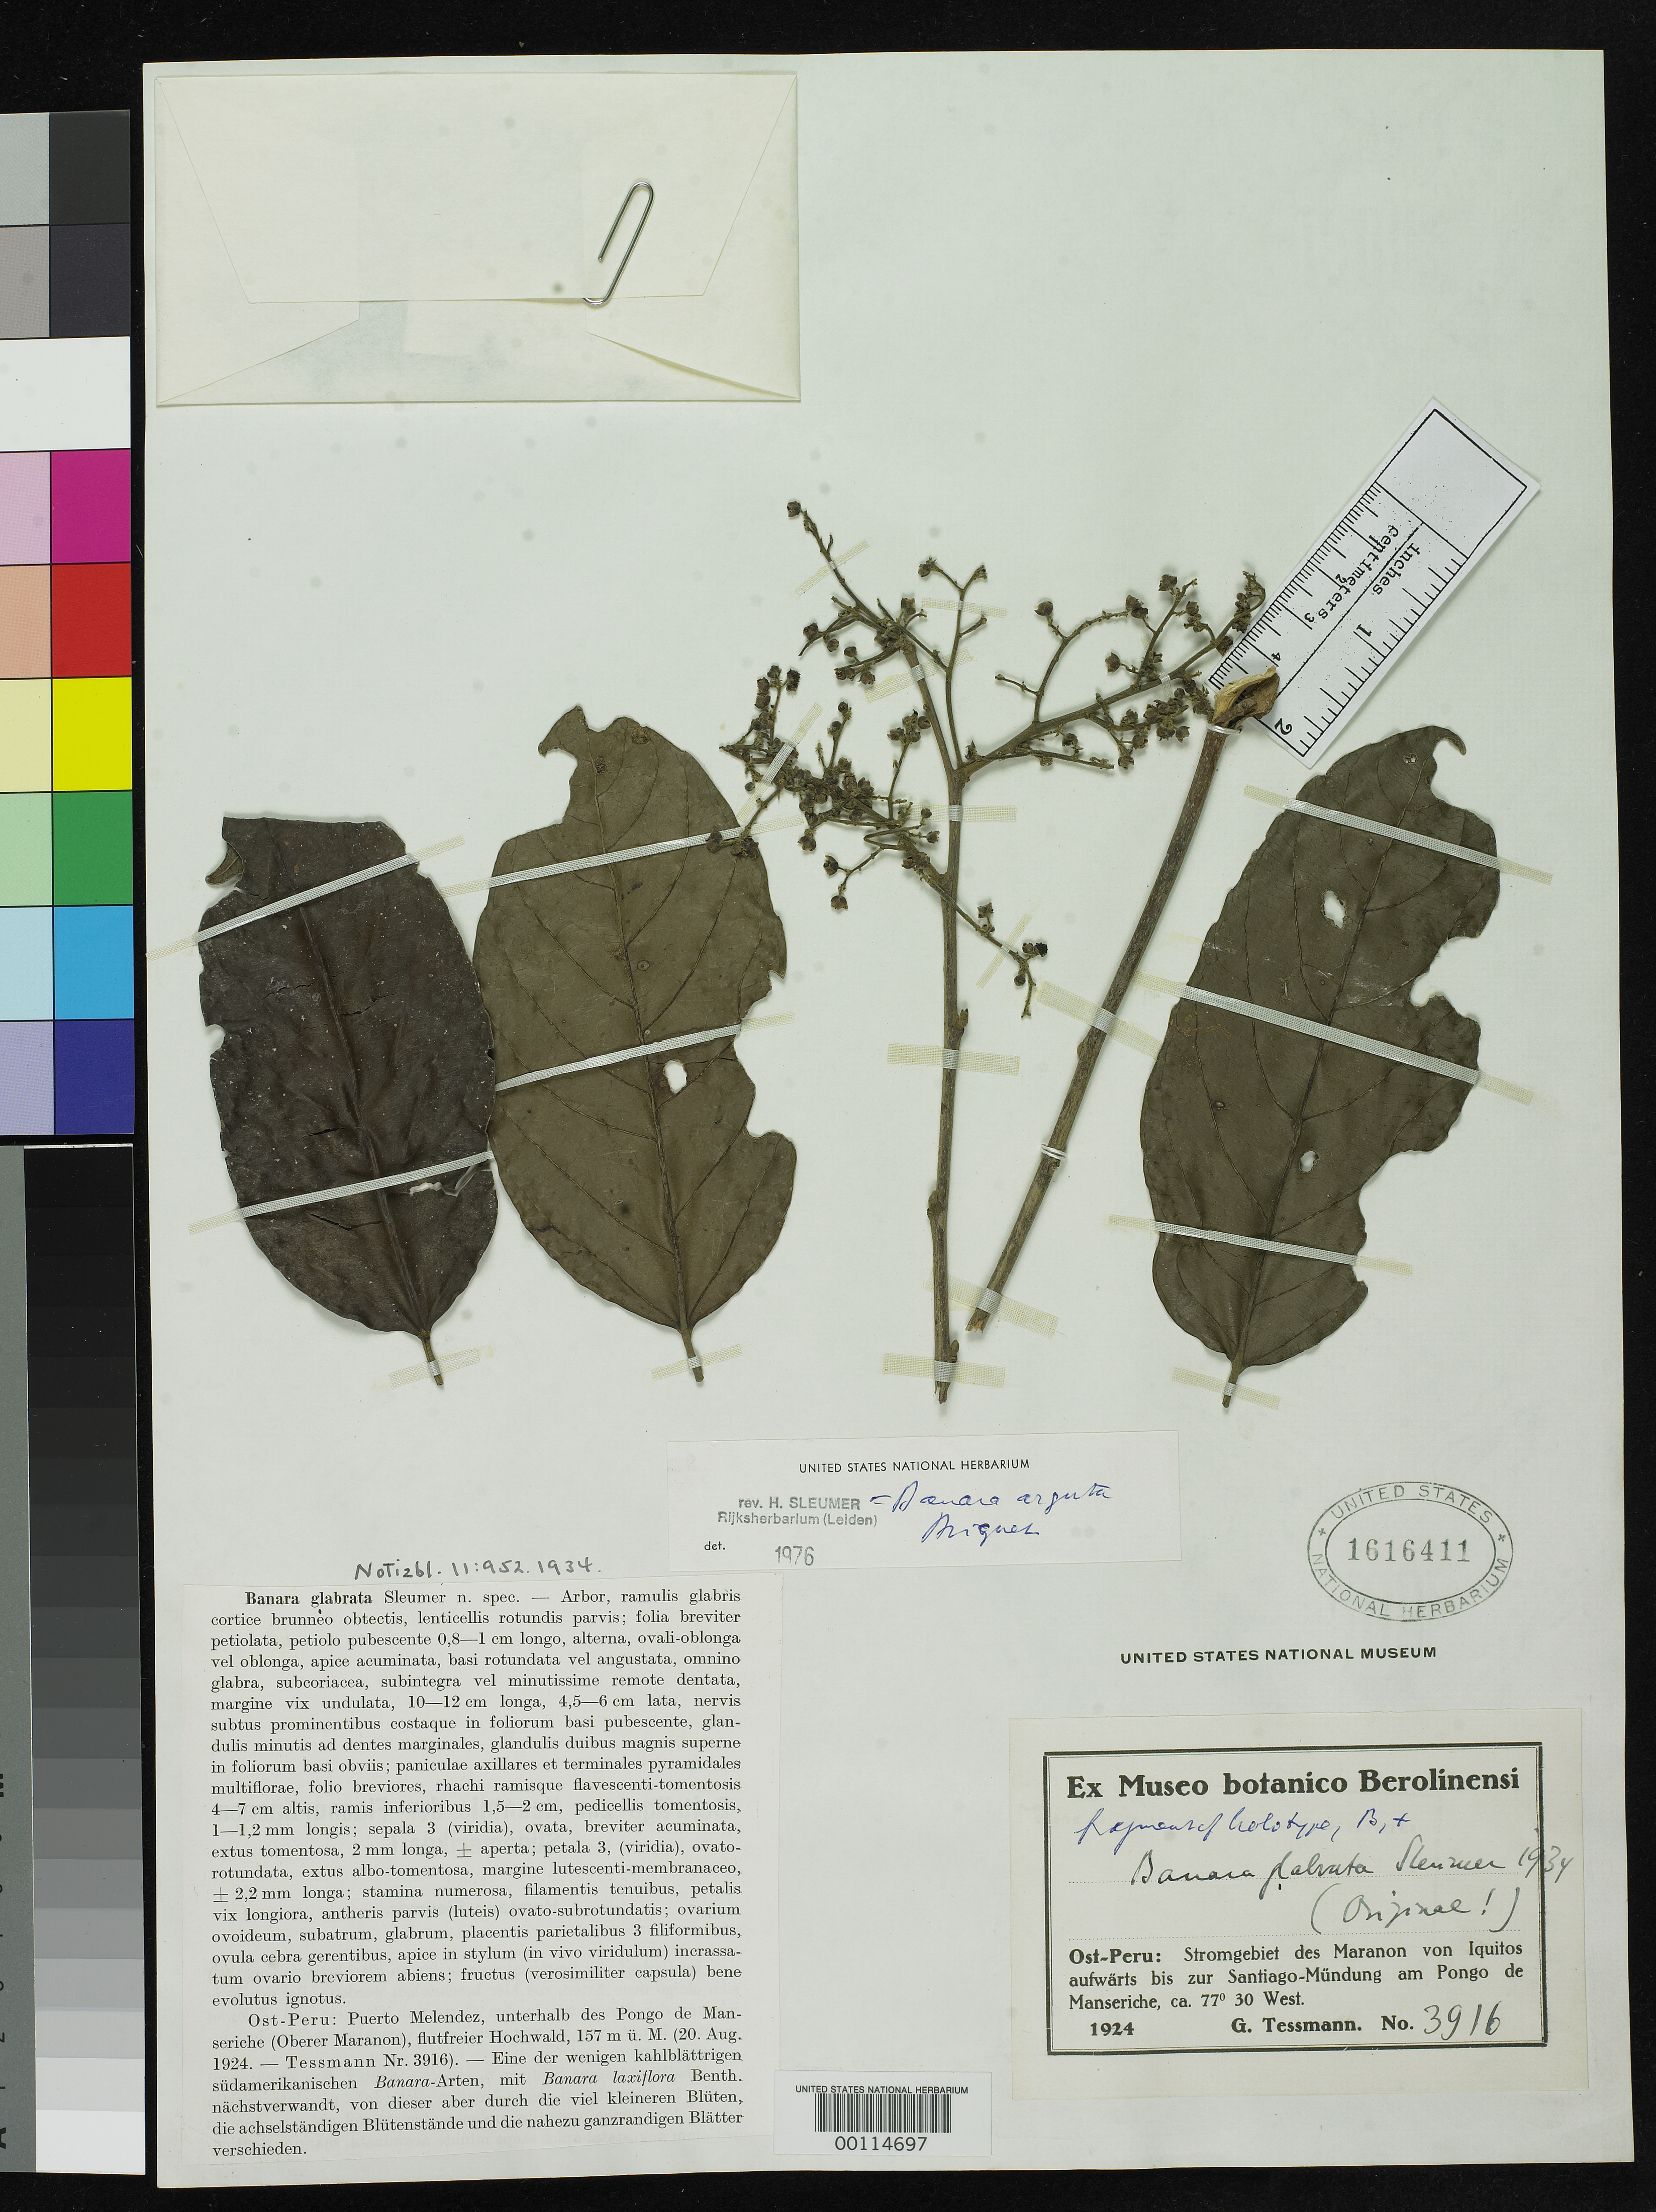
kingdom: Plantae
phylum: Tracheophyta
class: Magnoliopsida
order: Malpighiales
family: Salicaceae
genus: Banara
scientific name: Banara glabrata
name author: Sleumer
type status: Isotype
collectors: G. Tessmann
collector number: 3916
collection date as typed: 20 Aug 1924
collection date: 1924-08-20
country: Peru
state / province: Loreto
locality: Puerto Meléndez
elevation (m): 157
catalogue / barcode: US 1616411